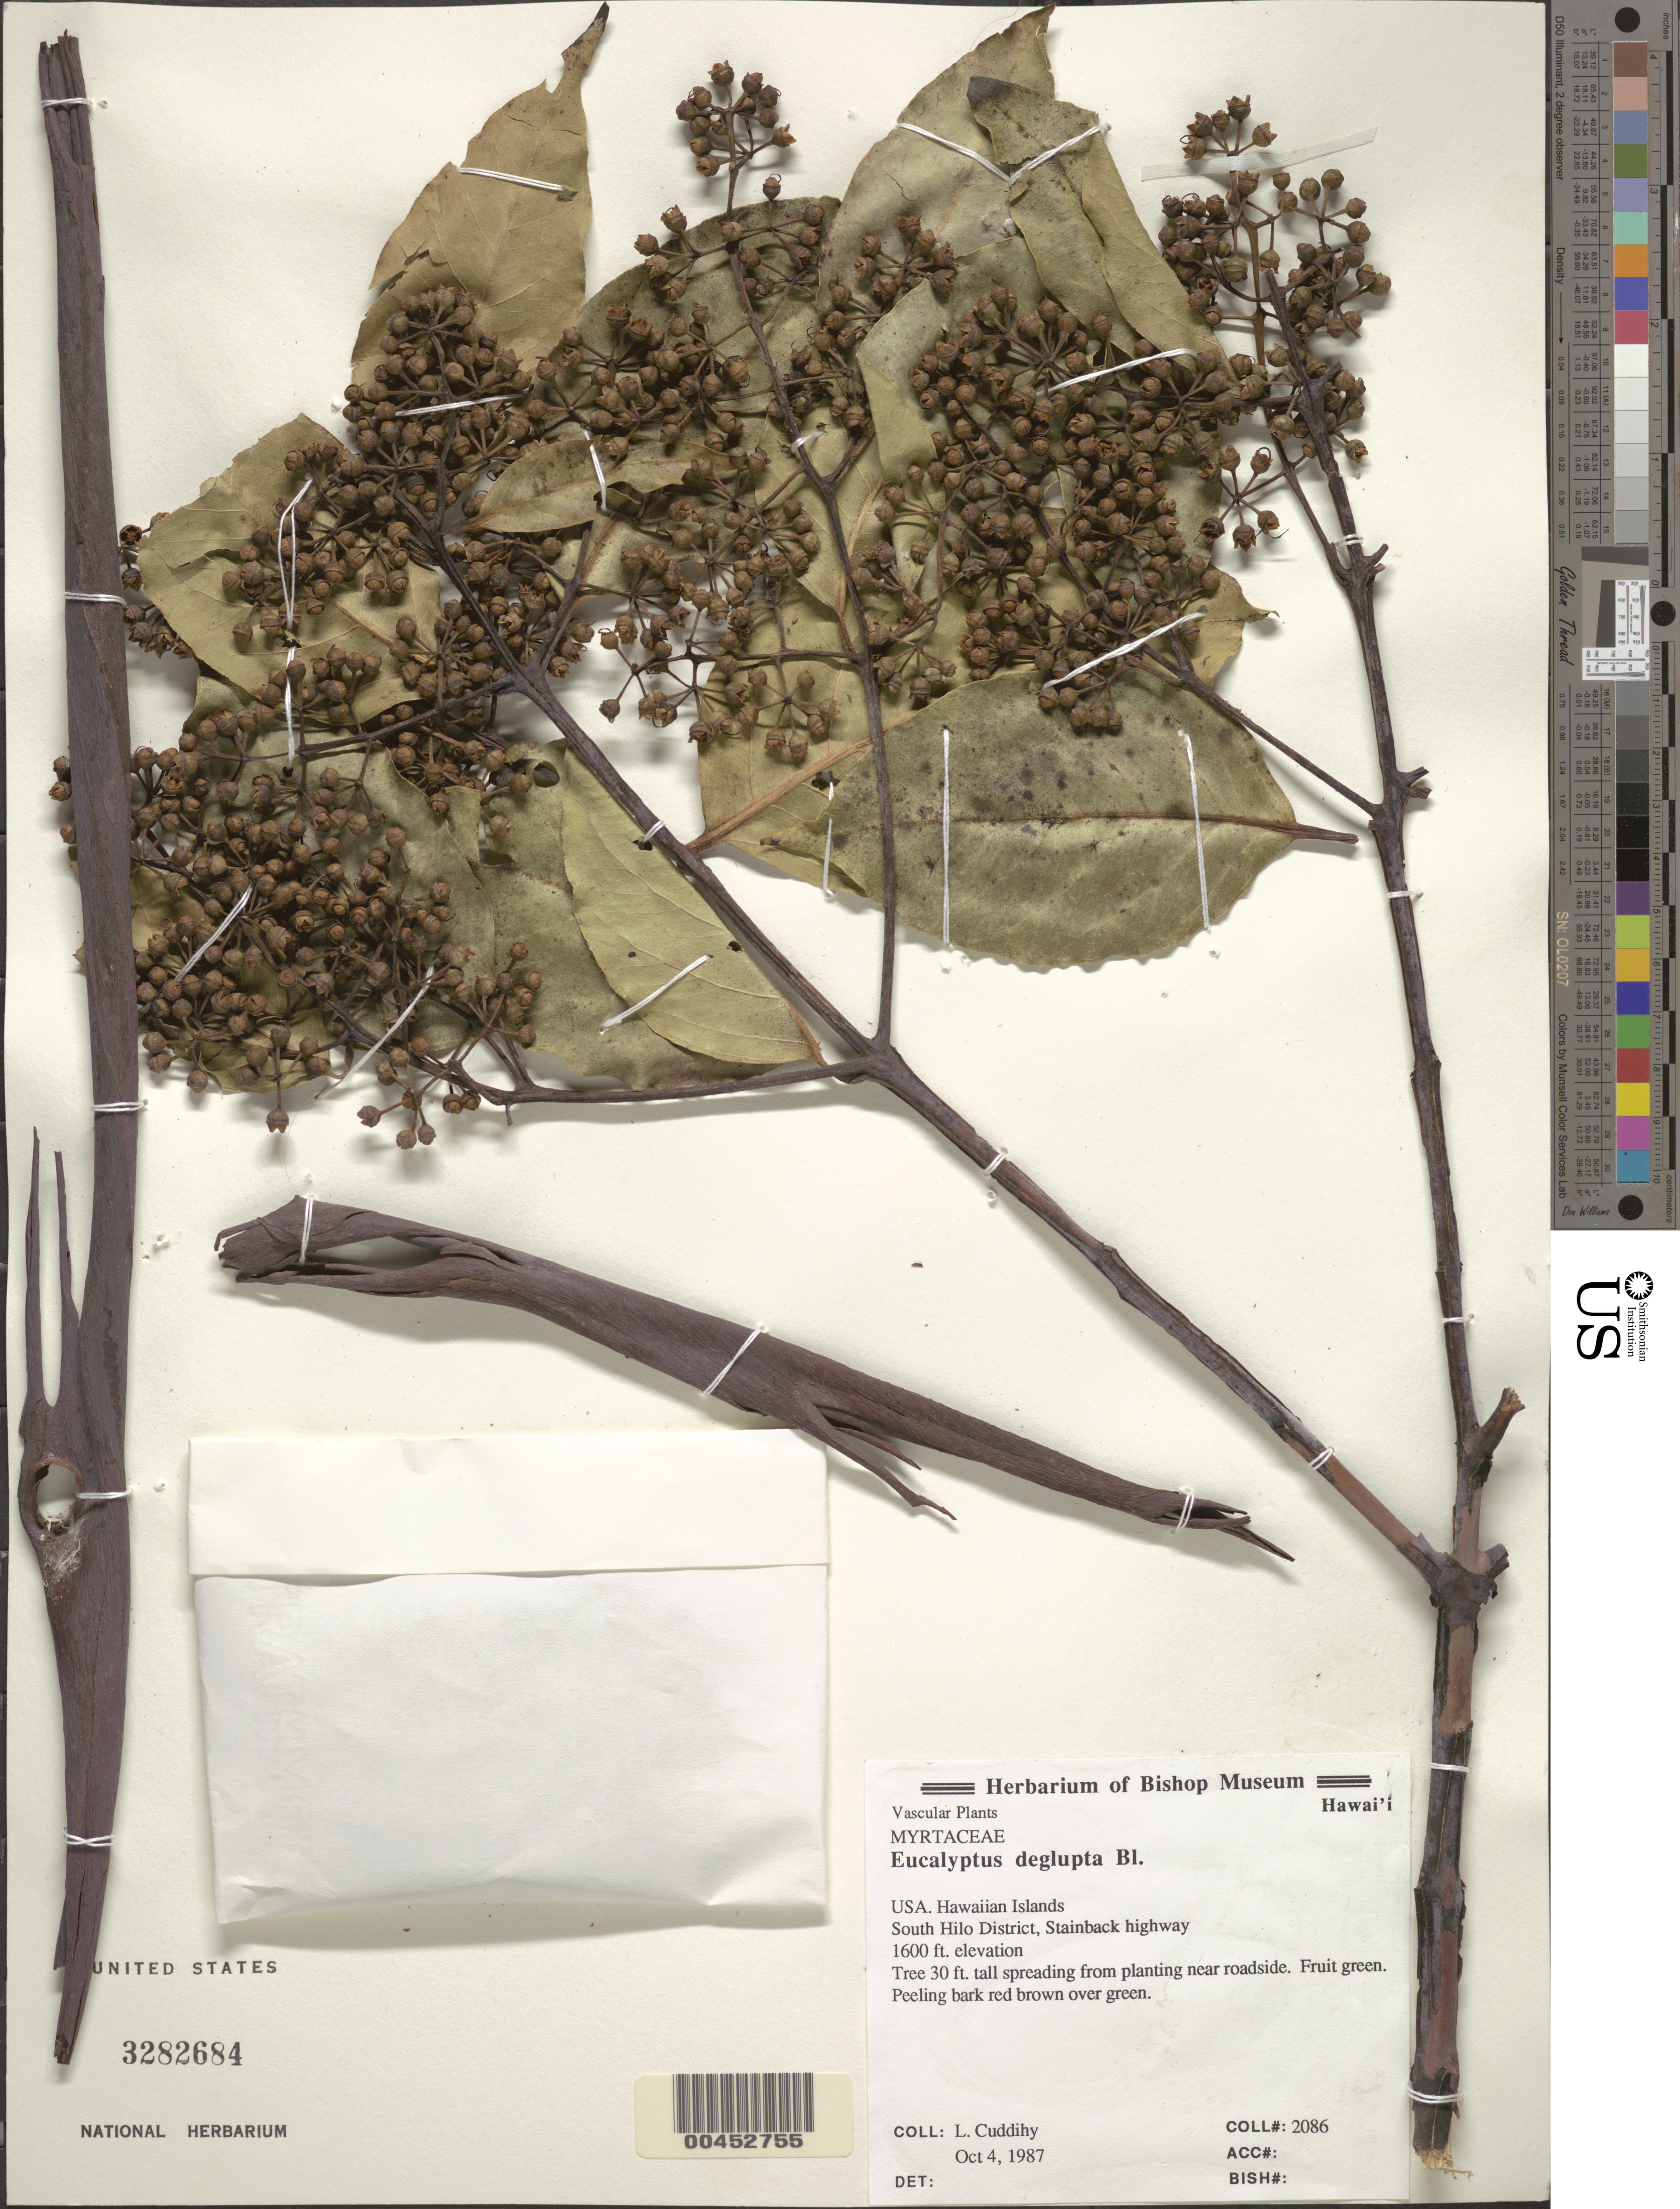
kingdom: Plantae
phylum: Tracheophyta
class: Magnoliopsida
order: Myrtales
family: Myrtaceae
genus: Eucalyptus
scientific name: Eucalyptus deglupta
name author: Blume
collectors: L. Cuddihy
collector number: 2086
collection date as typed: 4 Oct 1987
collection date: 1987-10-04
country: United States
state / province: Hawaii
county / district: Hawaii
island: Hawaii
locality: S Hilo Dist, Stainback Hwy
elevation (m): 488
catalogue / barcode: US 3282684